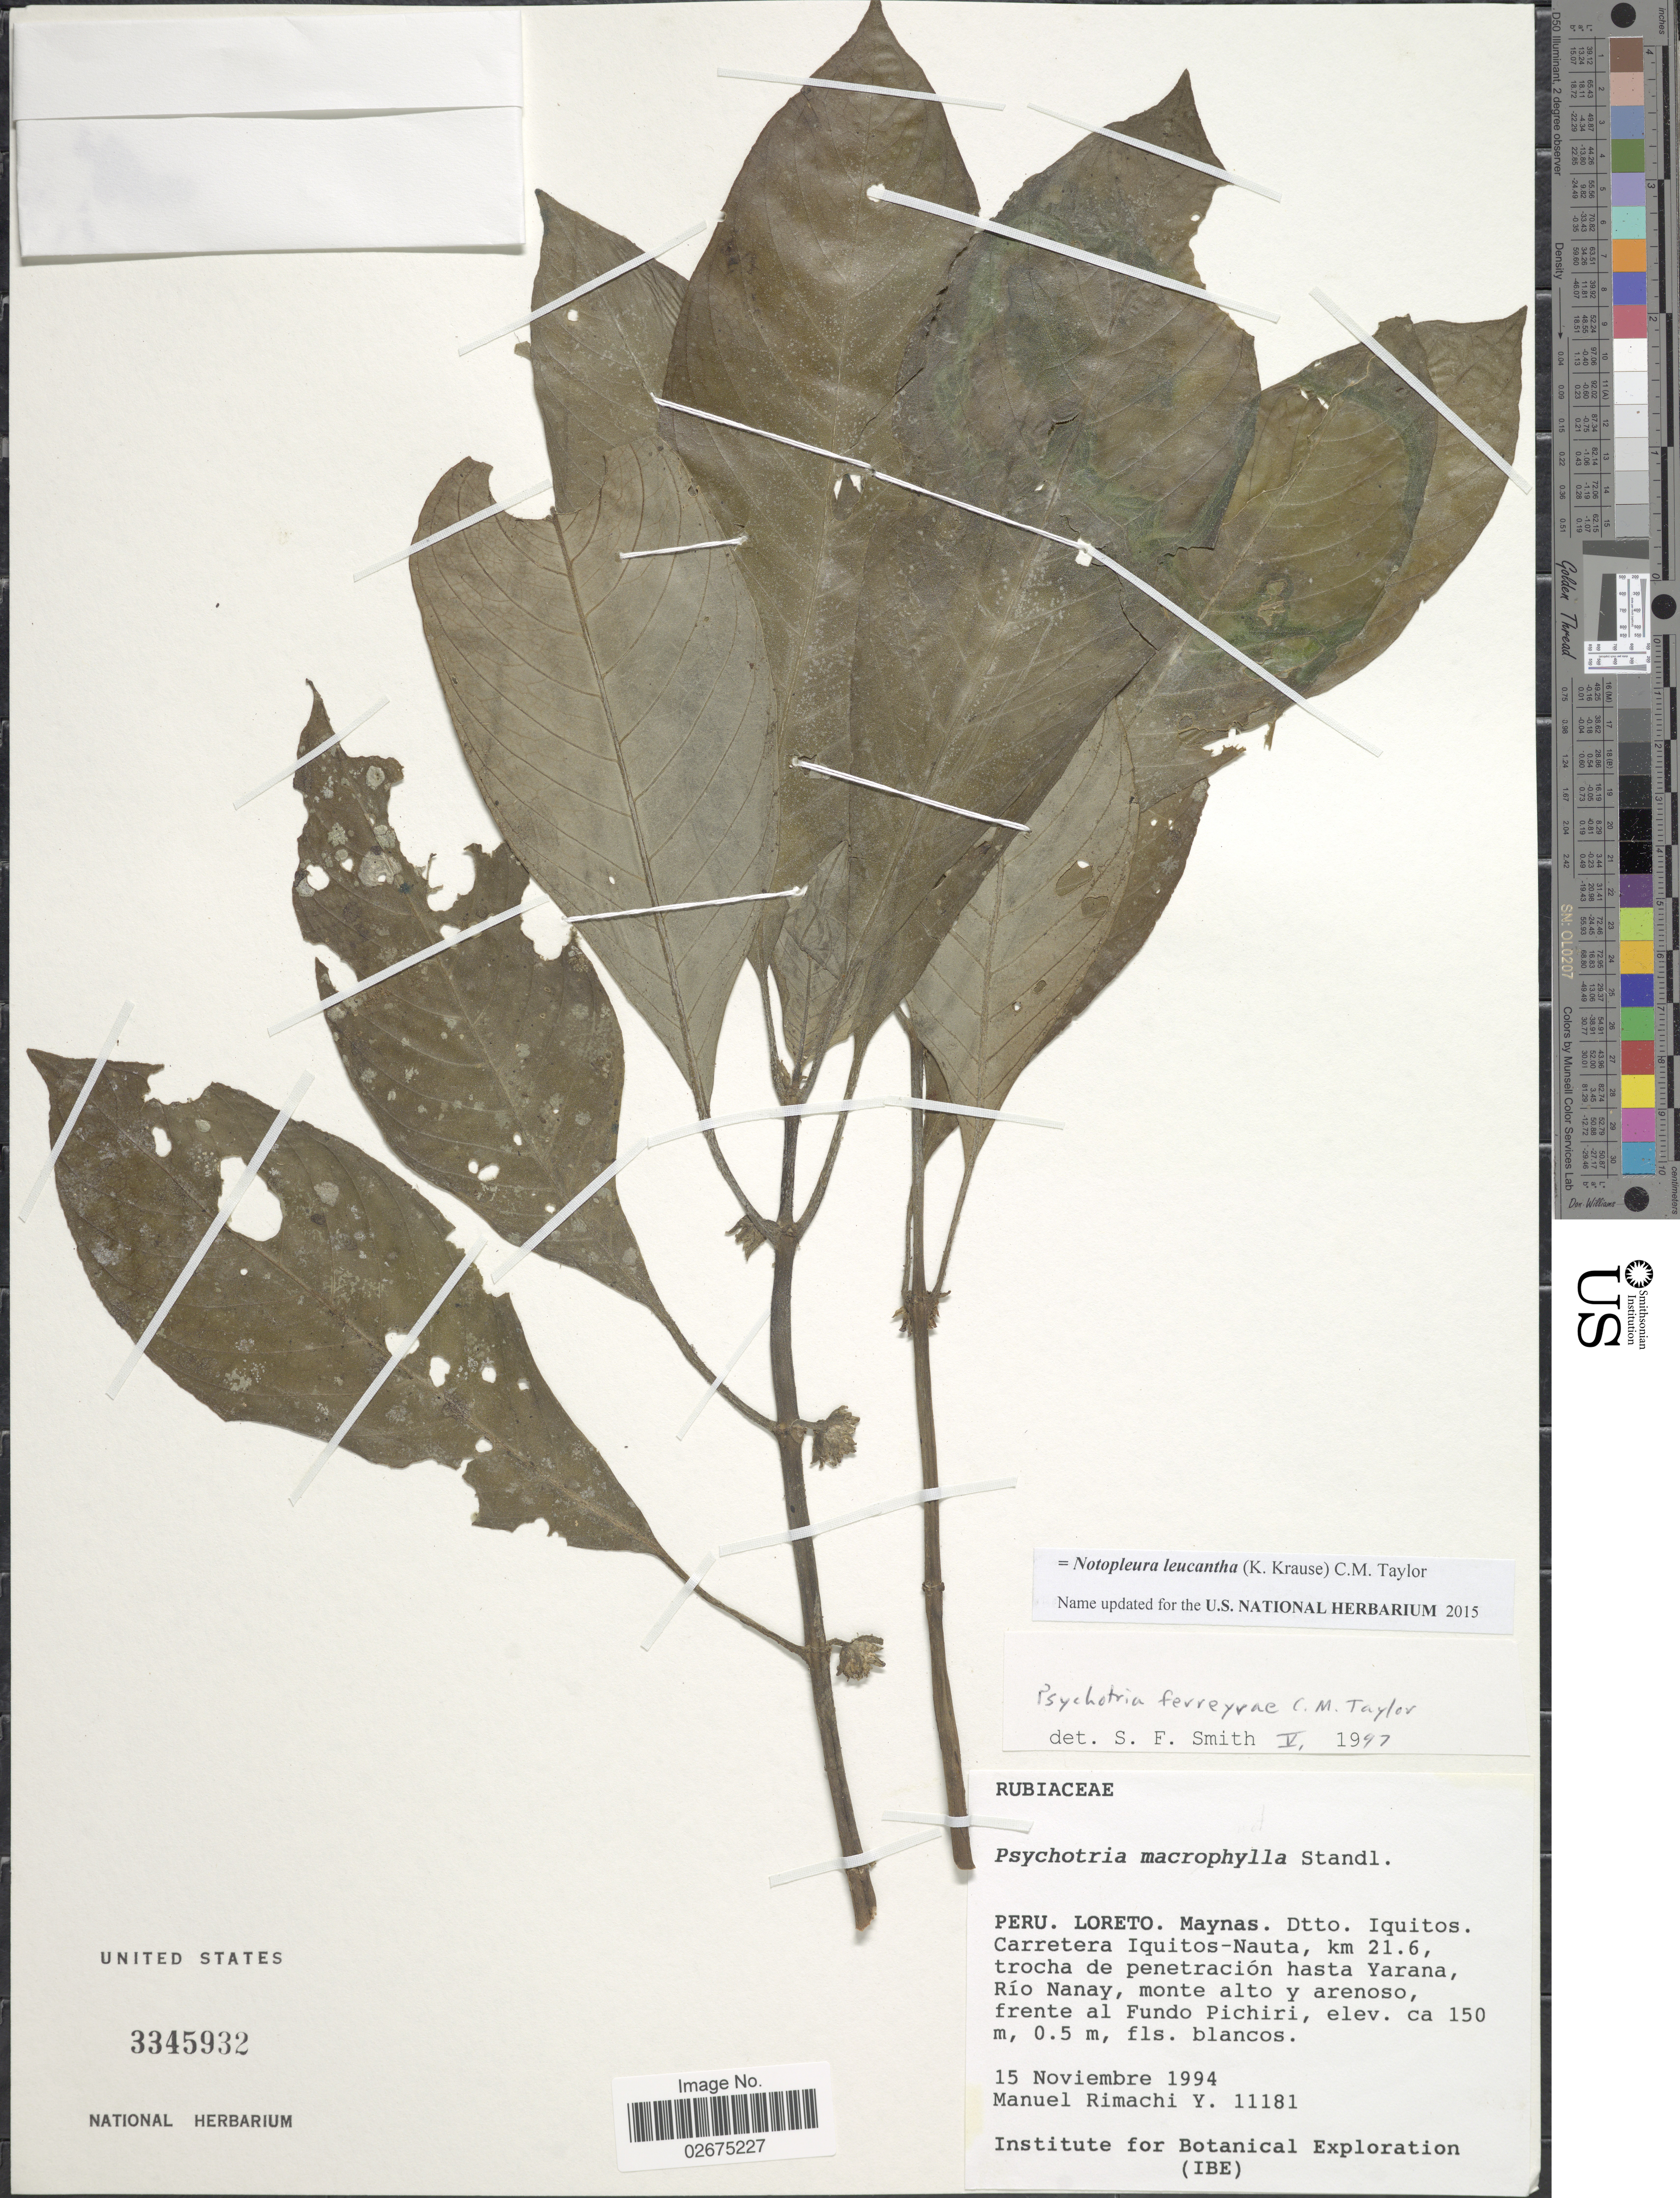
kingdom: Plantae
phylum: Tracheophyta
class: Magnoliopsida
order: Gentianales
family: Rubiaceae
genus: Notopleura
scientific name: Notopleura leucantha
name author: (K. Krause) C.M. Taylor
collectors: M. Rimachi Y.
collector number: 11181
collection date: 1994-11-15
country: Peru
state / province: Loreto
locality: Maynas. Dtto Iquito. Carretra Iquitos-Nauta, km 21.6, trocha de penetración hasta Yarana, Río Nanay, monte alto y arenoso, frente al Fundo Pichiri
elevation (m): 150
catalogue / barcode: US 3345932